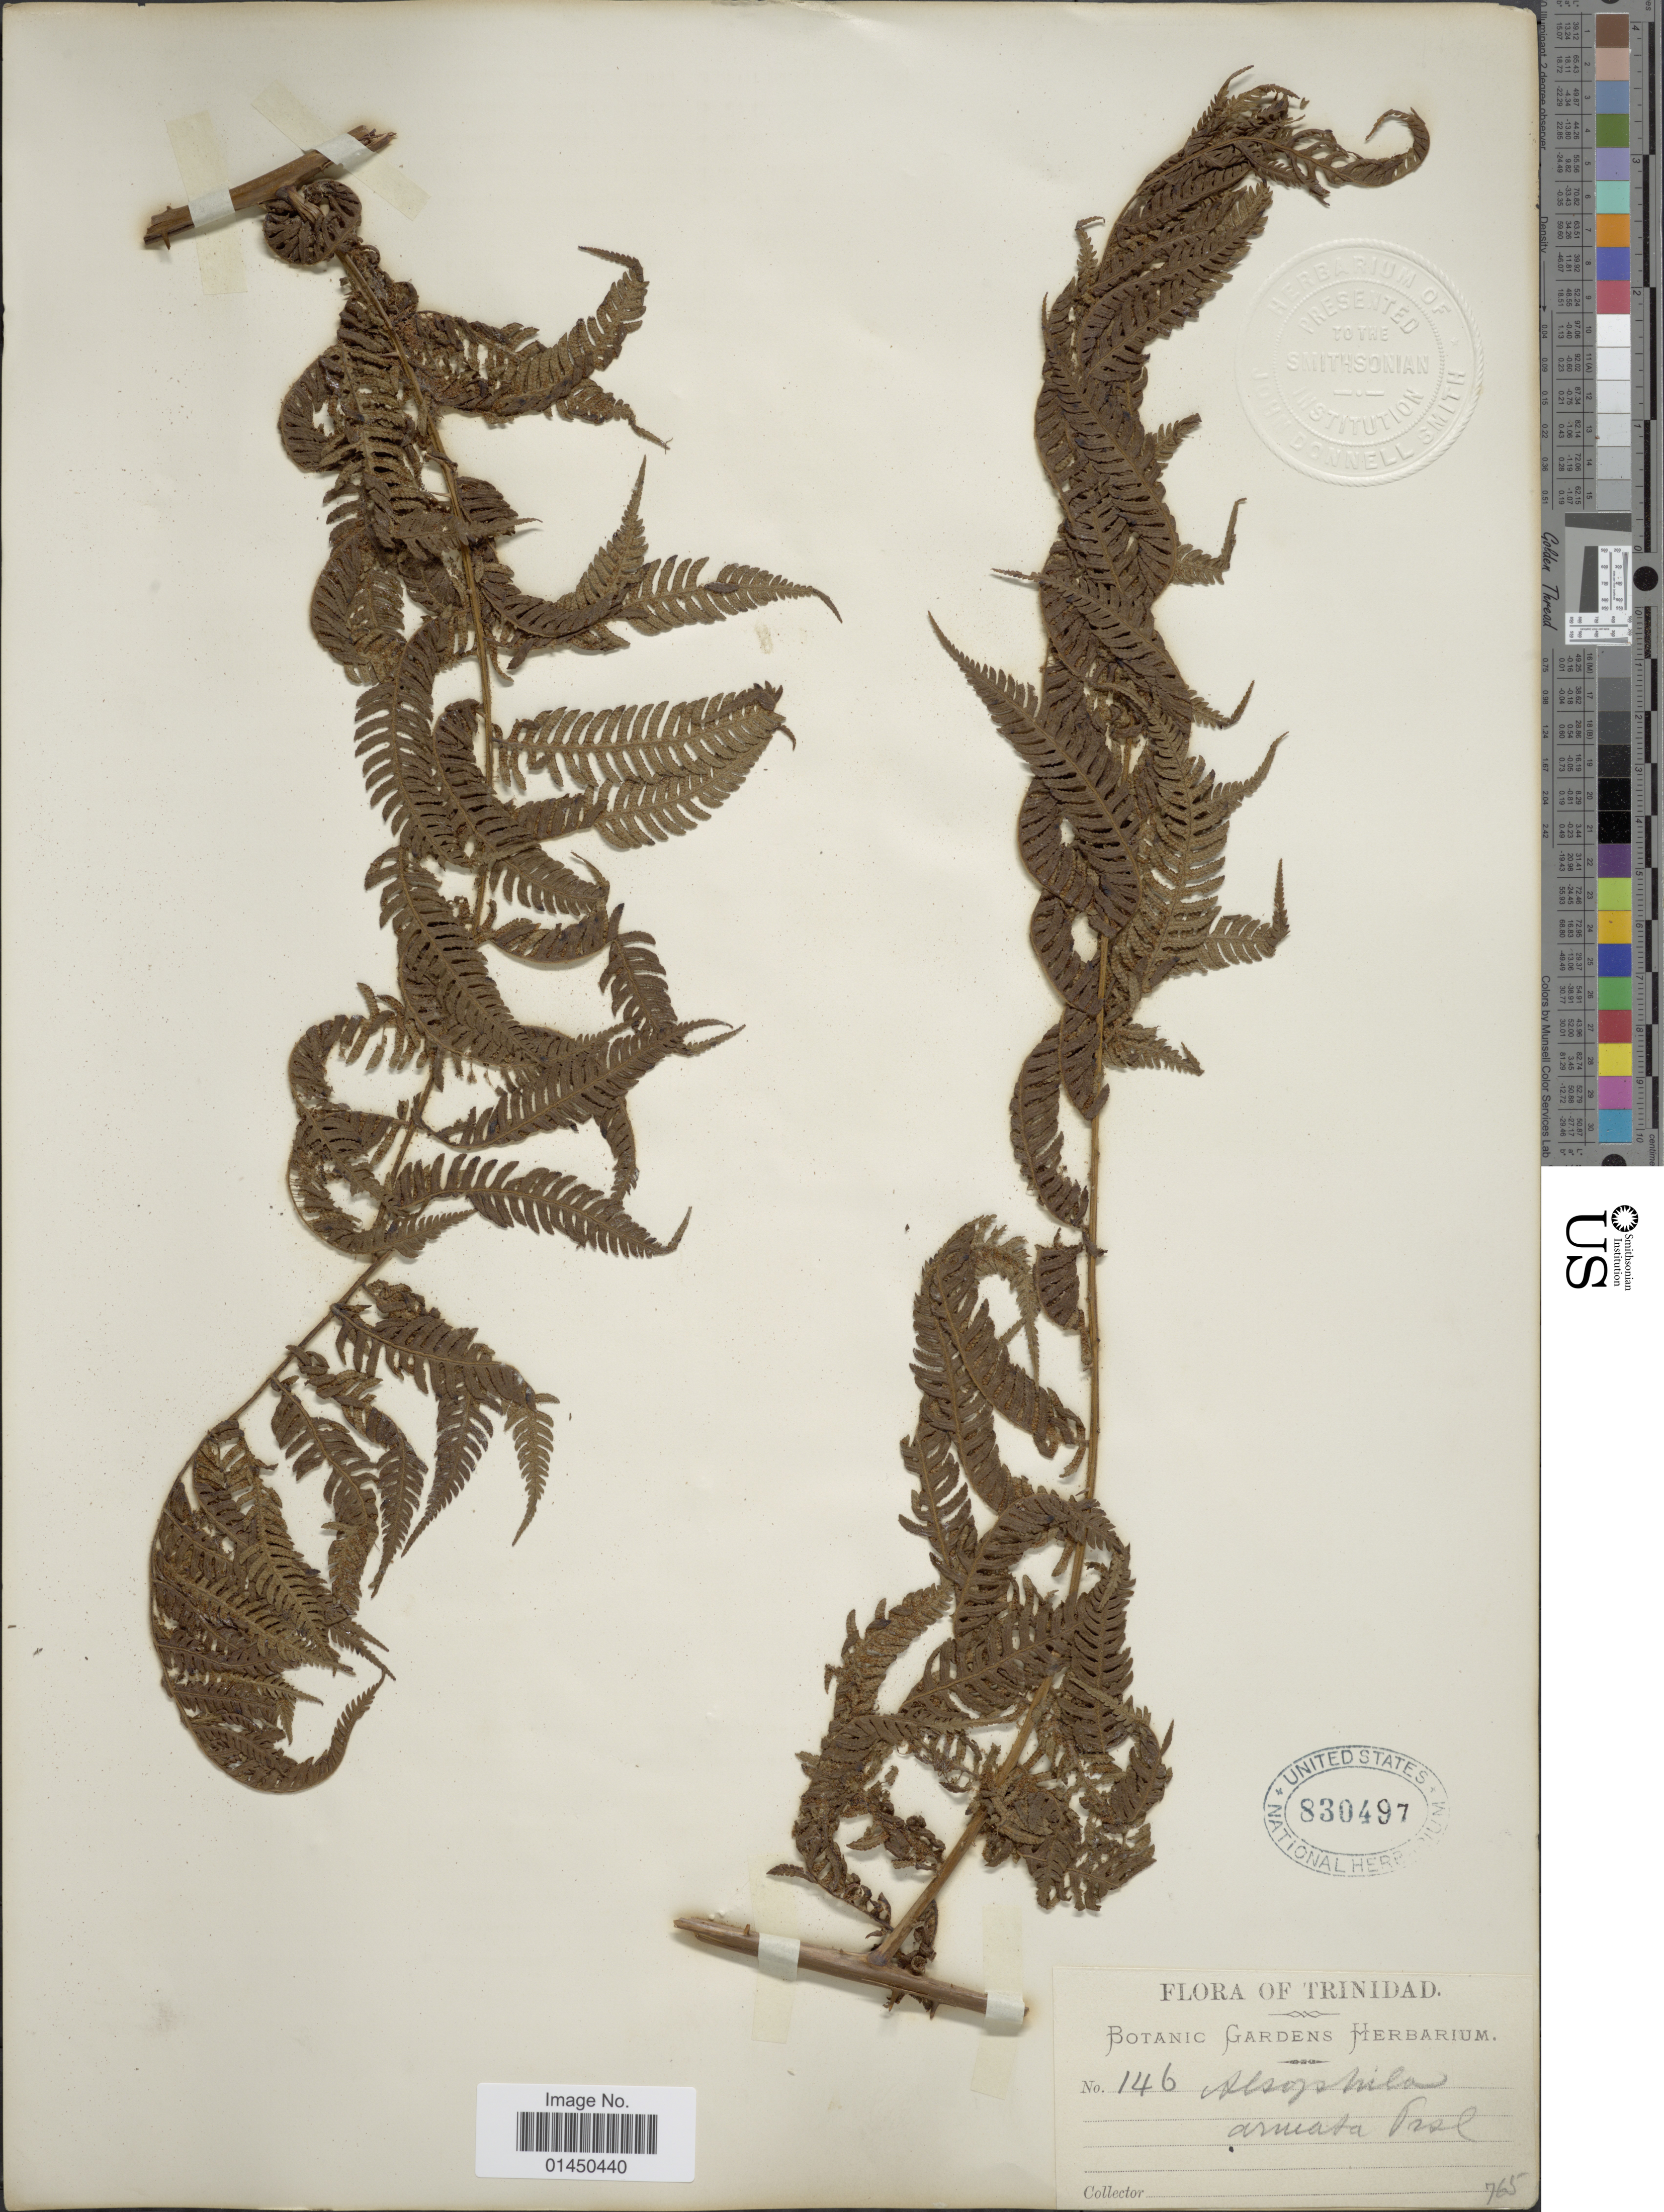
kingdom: Plantae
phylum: Tracheophyta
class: Polypodiopsida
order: Cyatheales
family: Cyatheaceae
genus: Cyathea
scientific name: Cyathea microdonta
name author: (Desv.) Domin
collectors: ex herb. Bot. Gard.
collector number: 146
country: Trinidad and Tobago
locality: Trinidad.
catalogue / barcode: US 830497